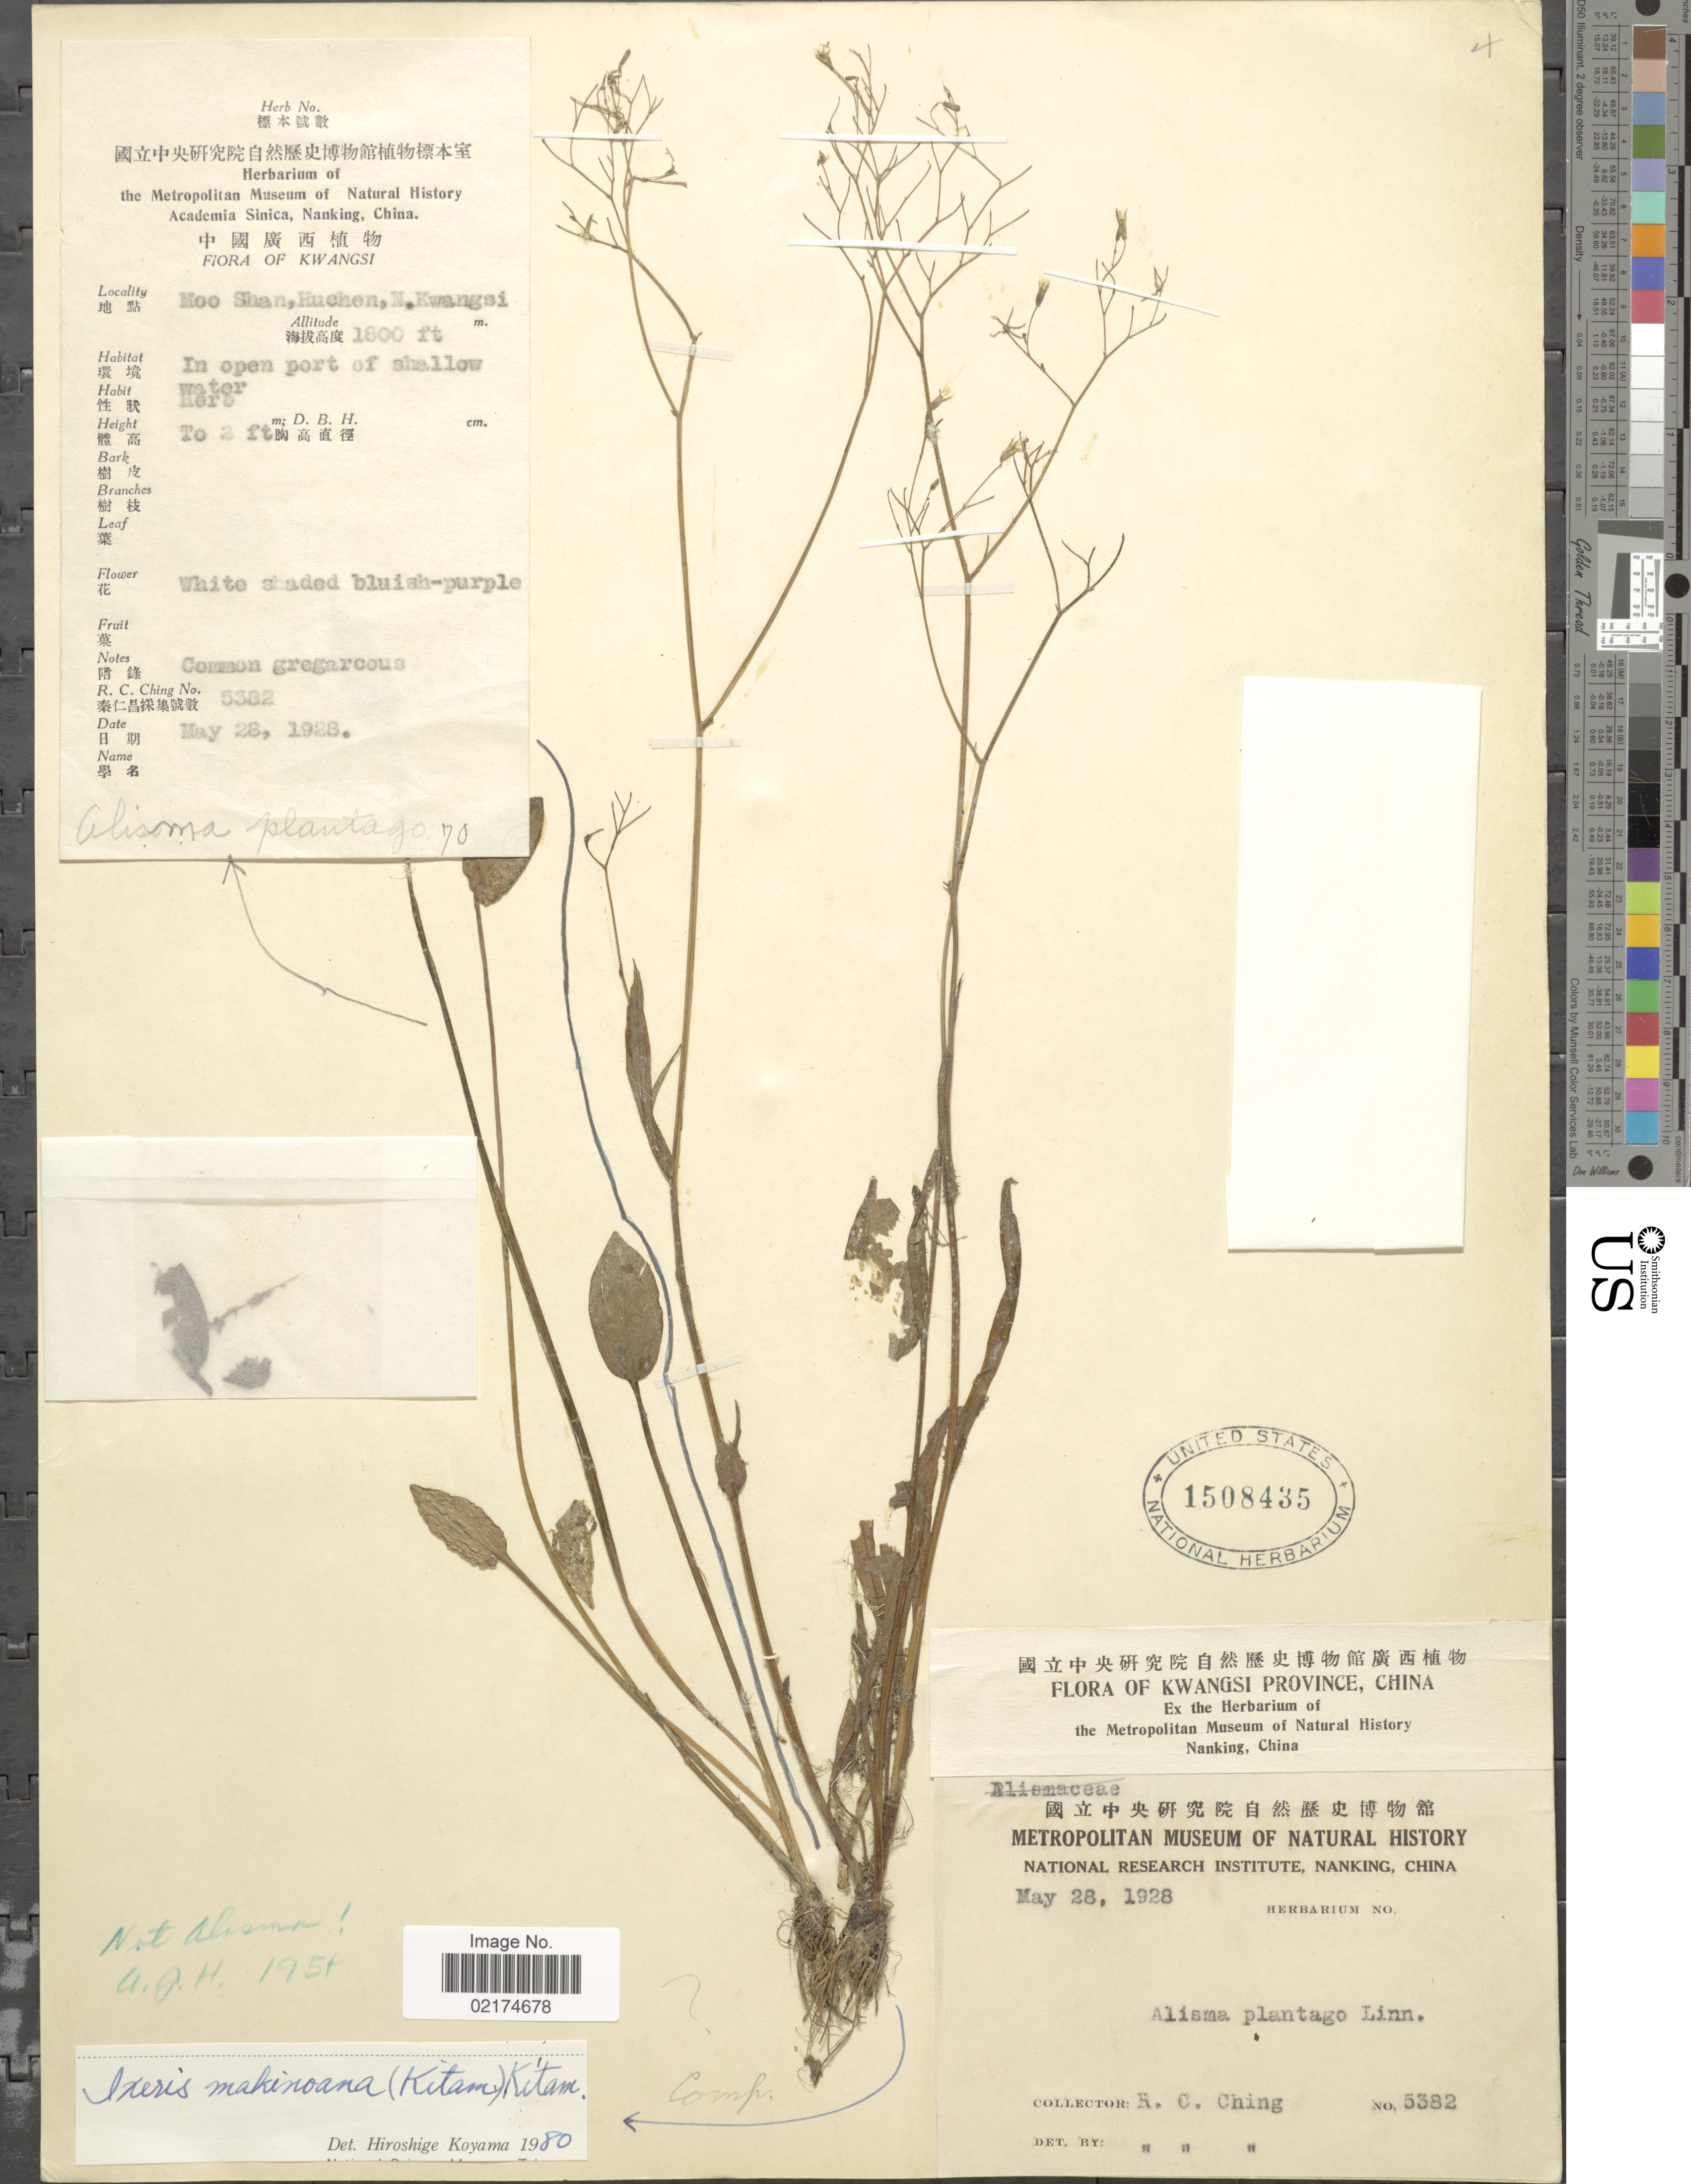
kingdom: Plantae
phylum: Tracheophyta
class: Magnoliopsida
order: Asterales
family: Asteraceae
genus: Ixeridium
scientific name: Ixeridium beauverdianum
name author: (H. Lév.) Spring.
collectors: R. C. Ching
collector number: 5382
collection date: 1928-08-25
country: China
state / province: Guangxi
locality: Kwangsi, Moo Shan, Huchen, N. Kwangsi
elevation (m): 549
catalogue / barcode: US 1508435